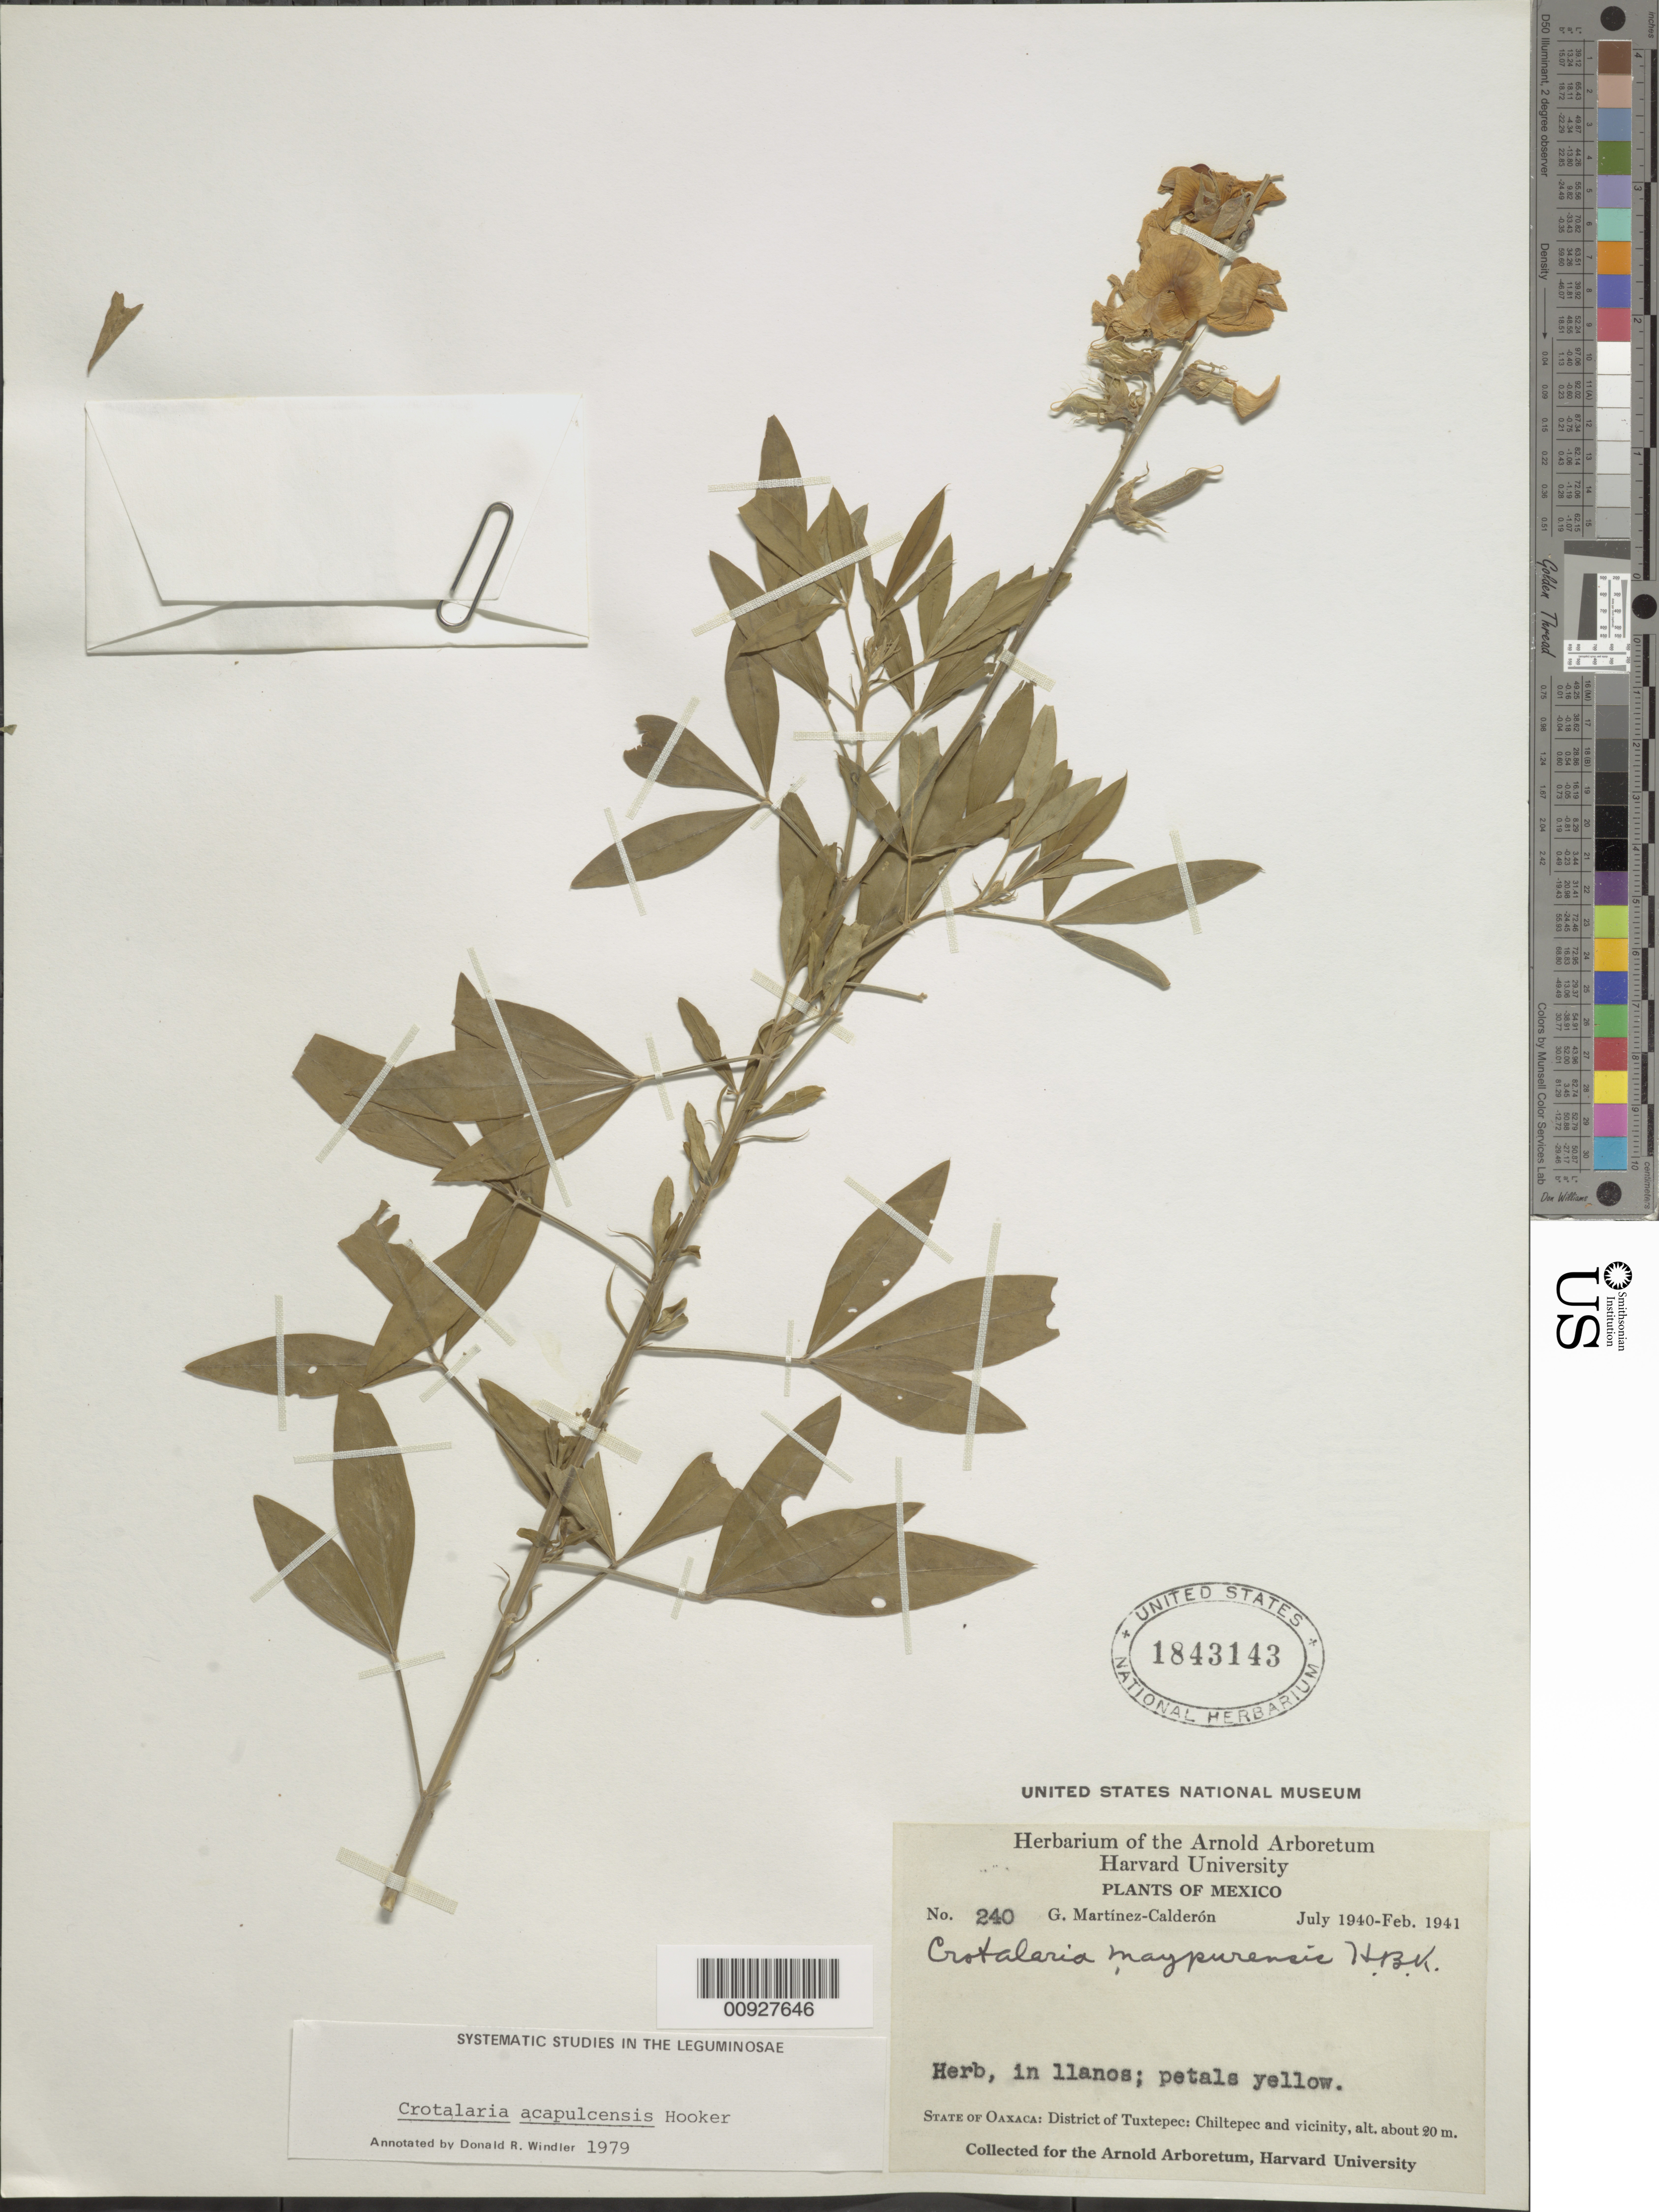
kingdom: Plantae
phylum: Tracheophyta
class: Magnoliopsida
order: Fabales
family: Fabaceae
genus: Crotalaria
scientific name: Crotalaria acapulcensis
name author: Hook. & Arn.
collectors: G. Martinez-C.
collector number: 240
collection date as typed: Jul 1940 to -- Feb 1941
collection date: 1940-07/1941-02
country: Mexico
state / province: Oaxaca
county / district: Tuxtepec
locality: State of Oaxaca: District of Tuxtepec: Chiltepec and vicinity.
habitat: In llanos.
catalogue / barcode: US 1843143